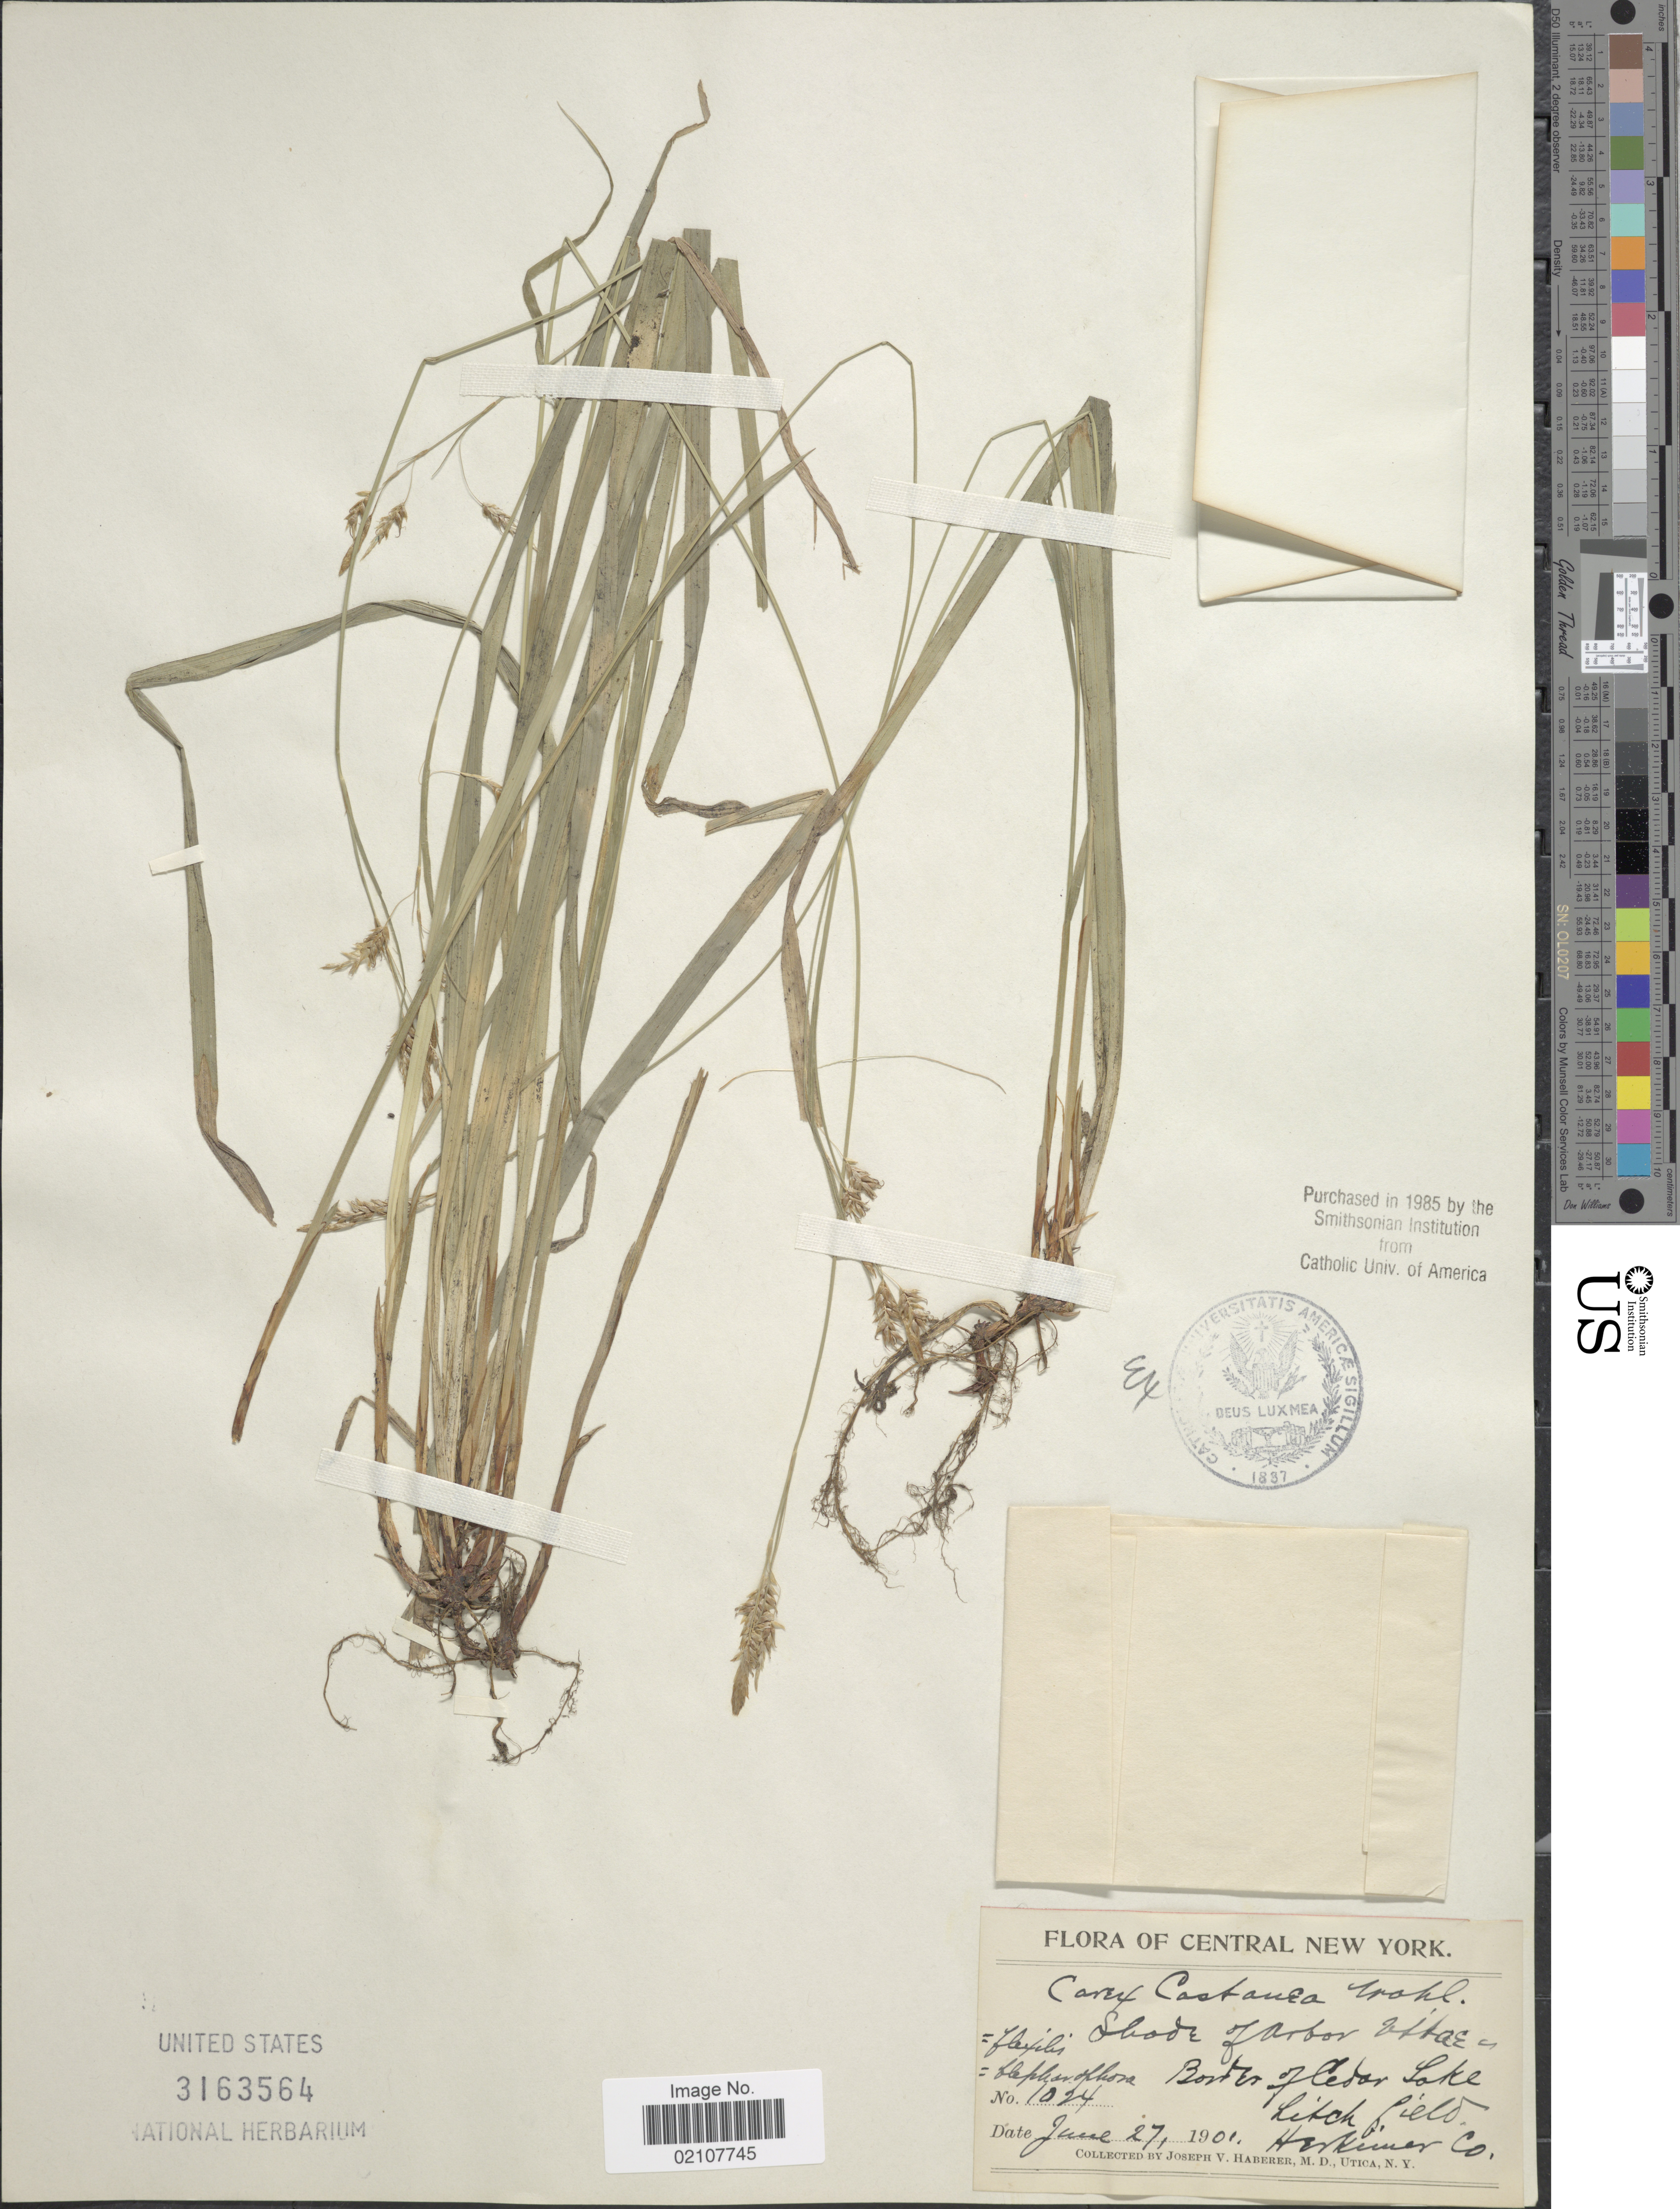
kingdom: Plantae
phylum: Tracheophyta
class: Liliopsida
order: Poales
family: Cyperaceae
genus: Carex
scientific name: Carex castanea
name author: Wahlenb.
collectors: J. V. Haberer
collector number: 1024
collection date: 1901-06-27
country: United States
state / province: New York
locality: Central New York. Shade of Arbor Vitae, Border of Cedar Lake, Litchfield. Herkimer Co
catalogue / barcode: US 3163564